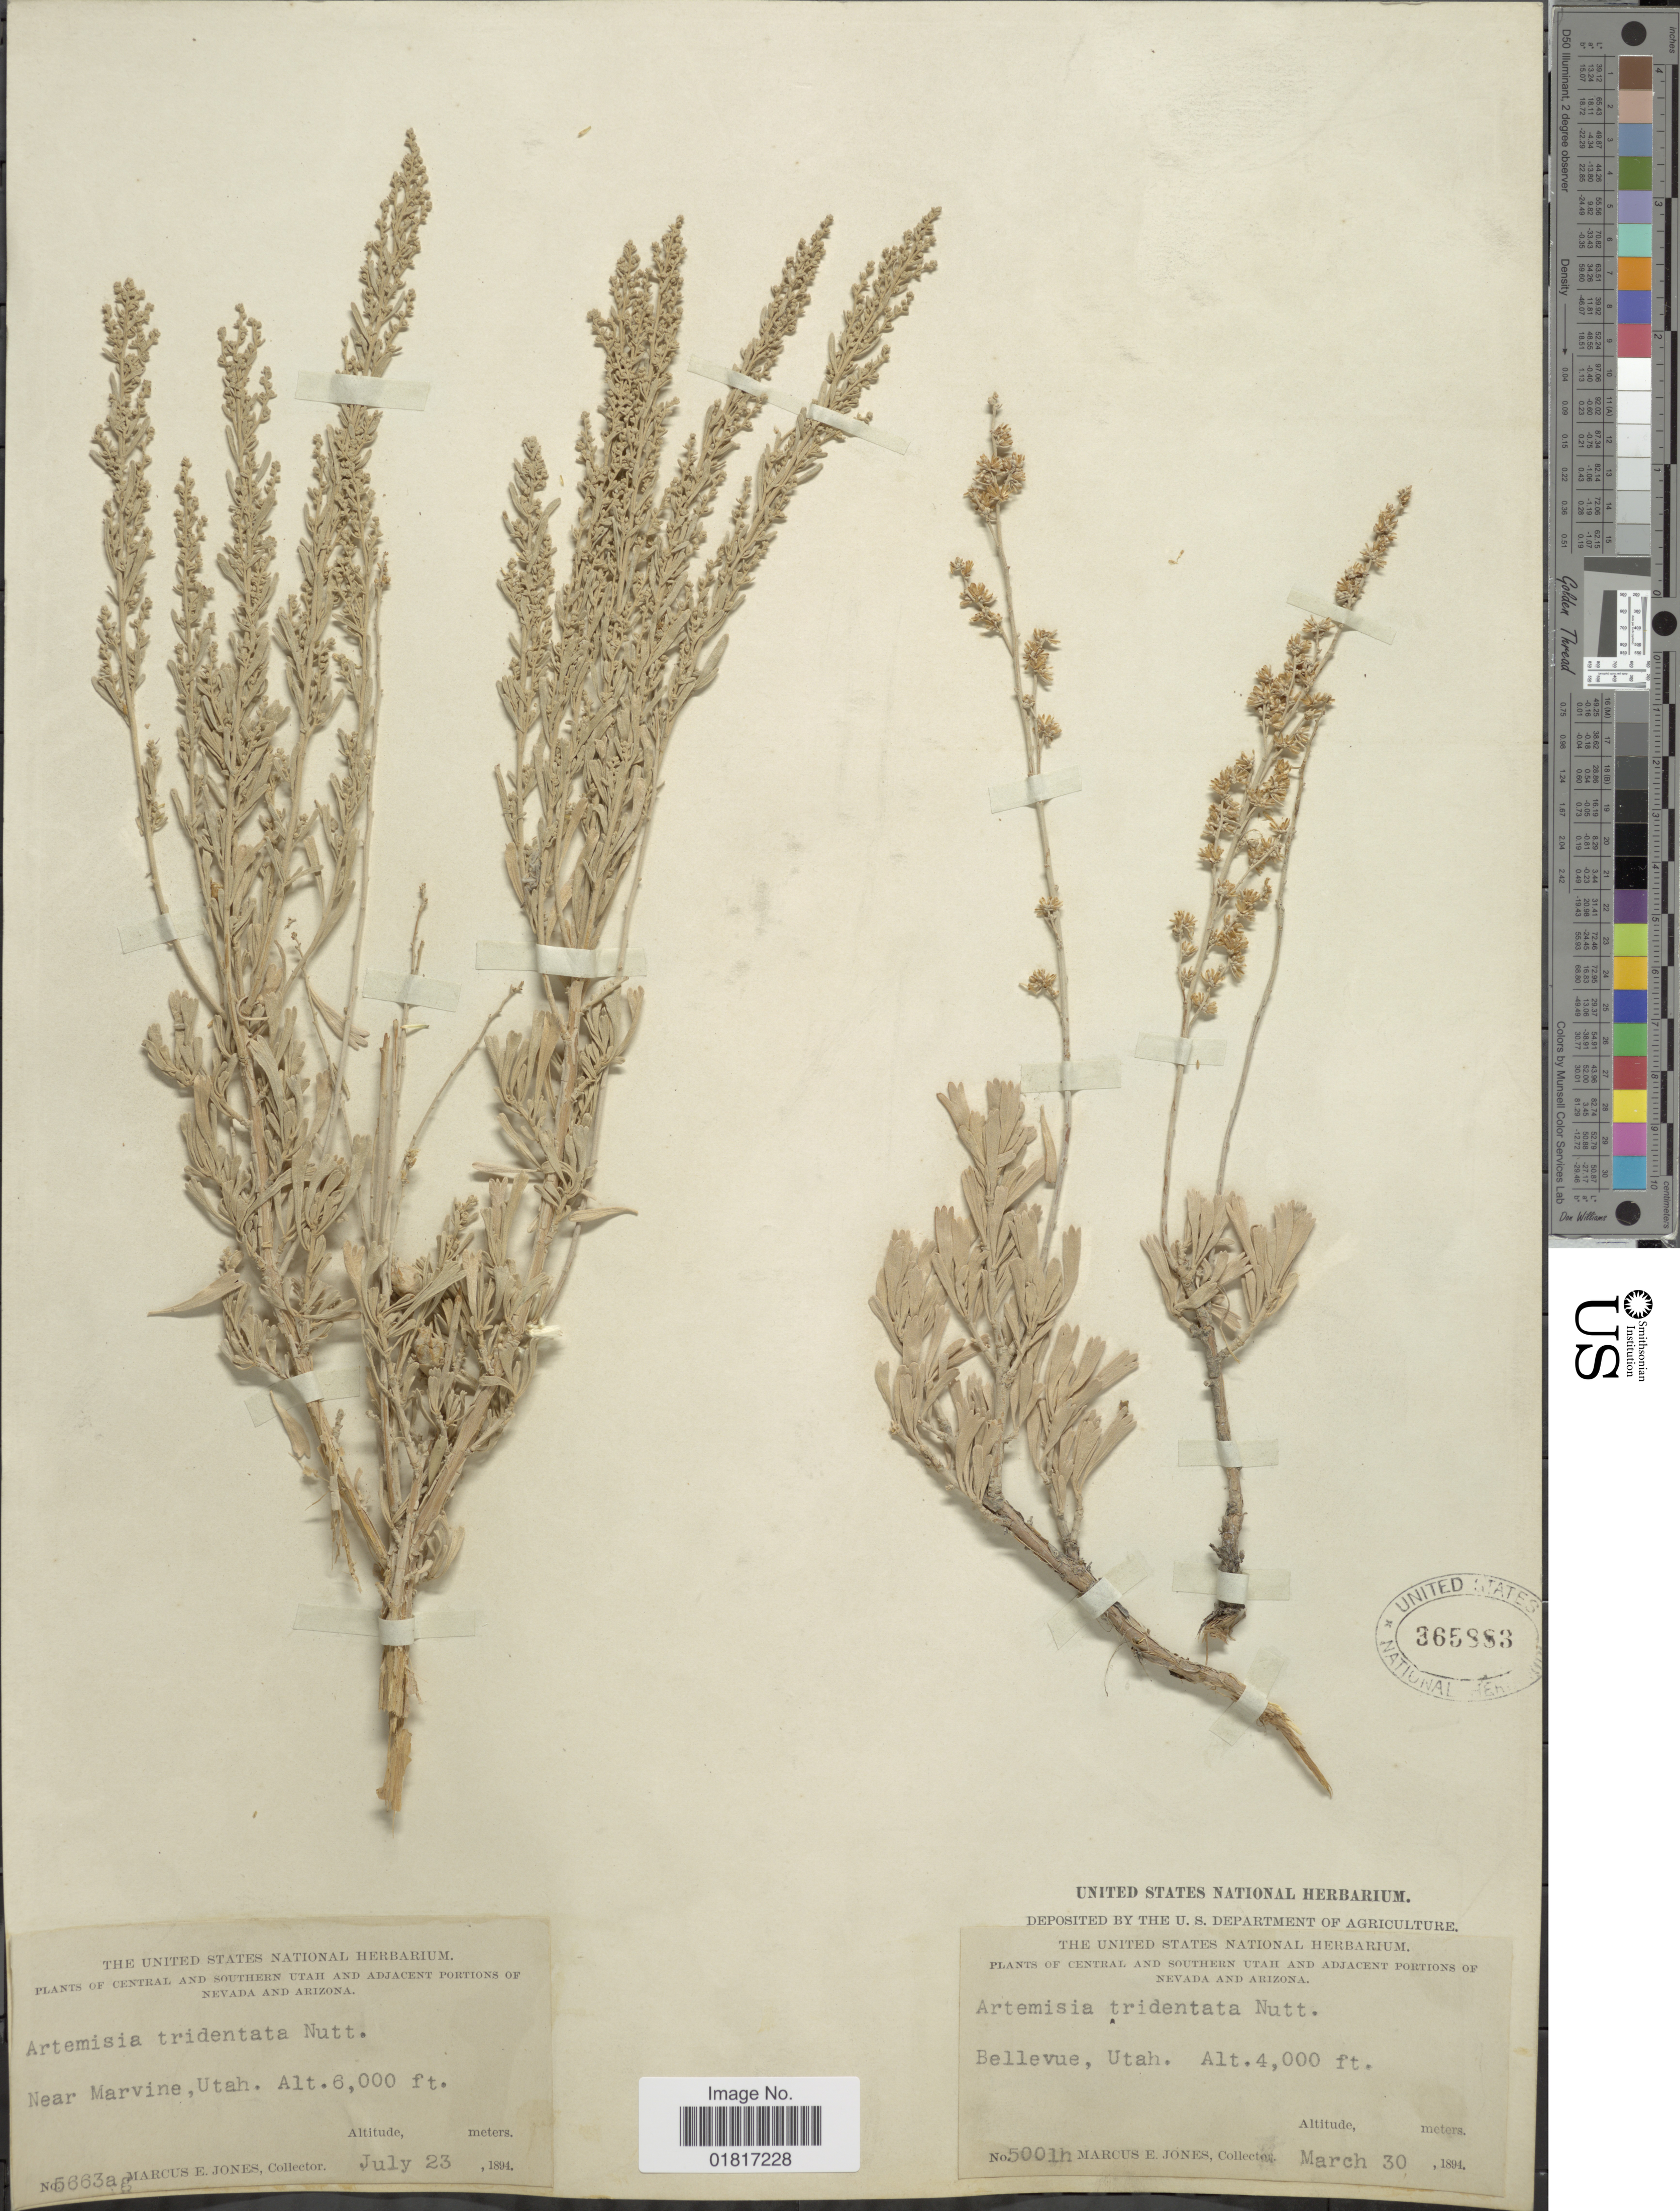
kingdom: Plantae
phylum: Tracheophyta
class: Magnoliopsida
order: Asterales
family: Asteraceae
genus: Artemisia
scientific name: Artemisia tridentata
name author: Nutt.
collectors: M. E. Jones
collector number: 5001h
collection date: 1894-03-30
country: United States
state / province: Utah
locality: Central and Southern Utah and Adjacent Portion of Nevada and Arizona, Bellevue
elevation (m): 1219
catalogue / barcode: US 365883